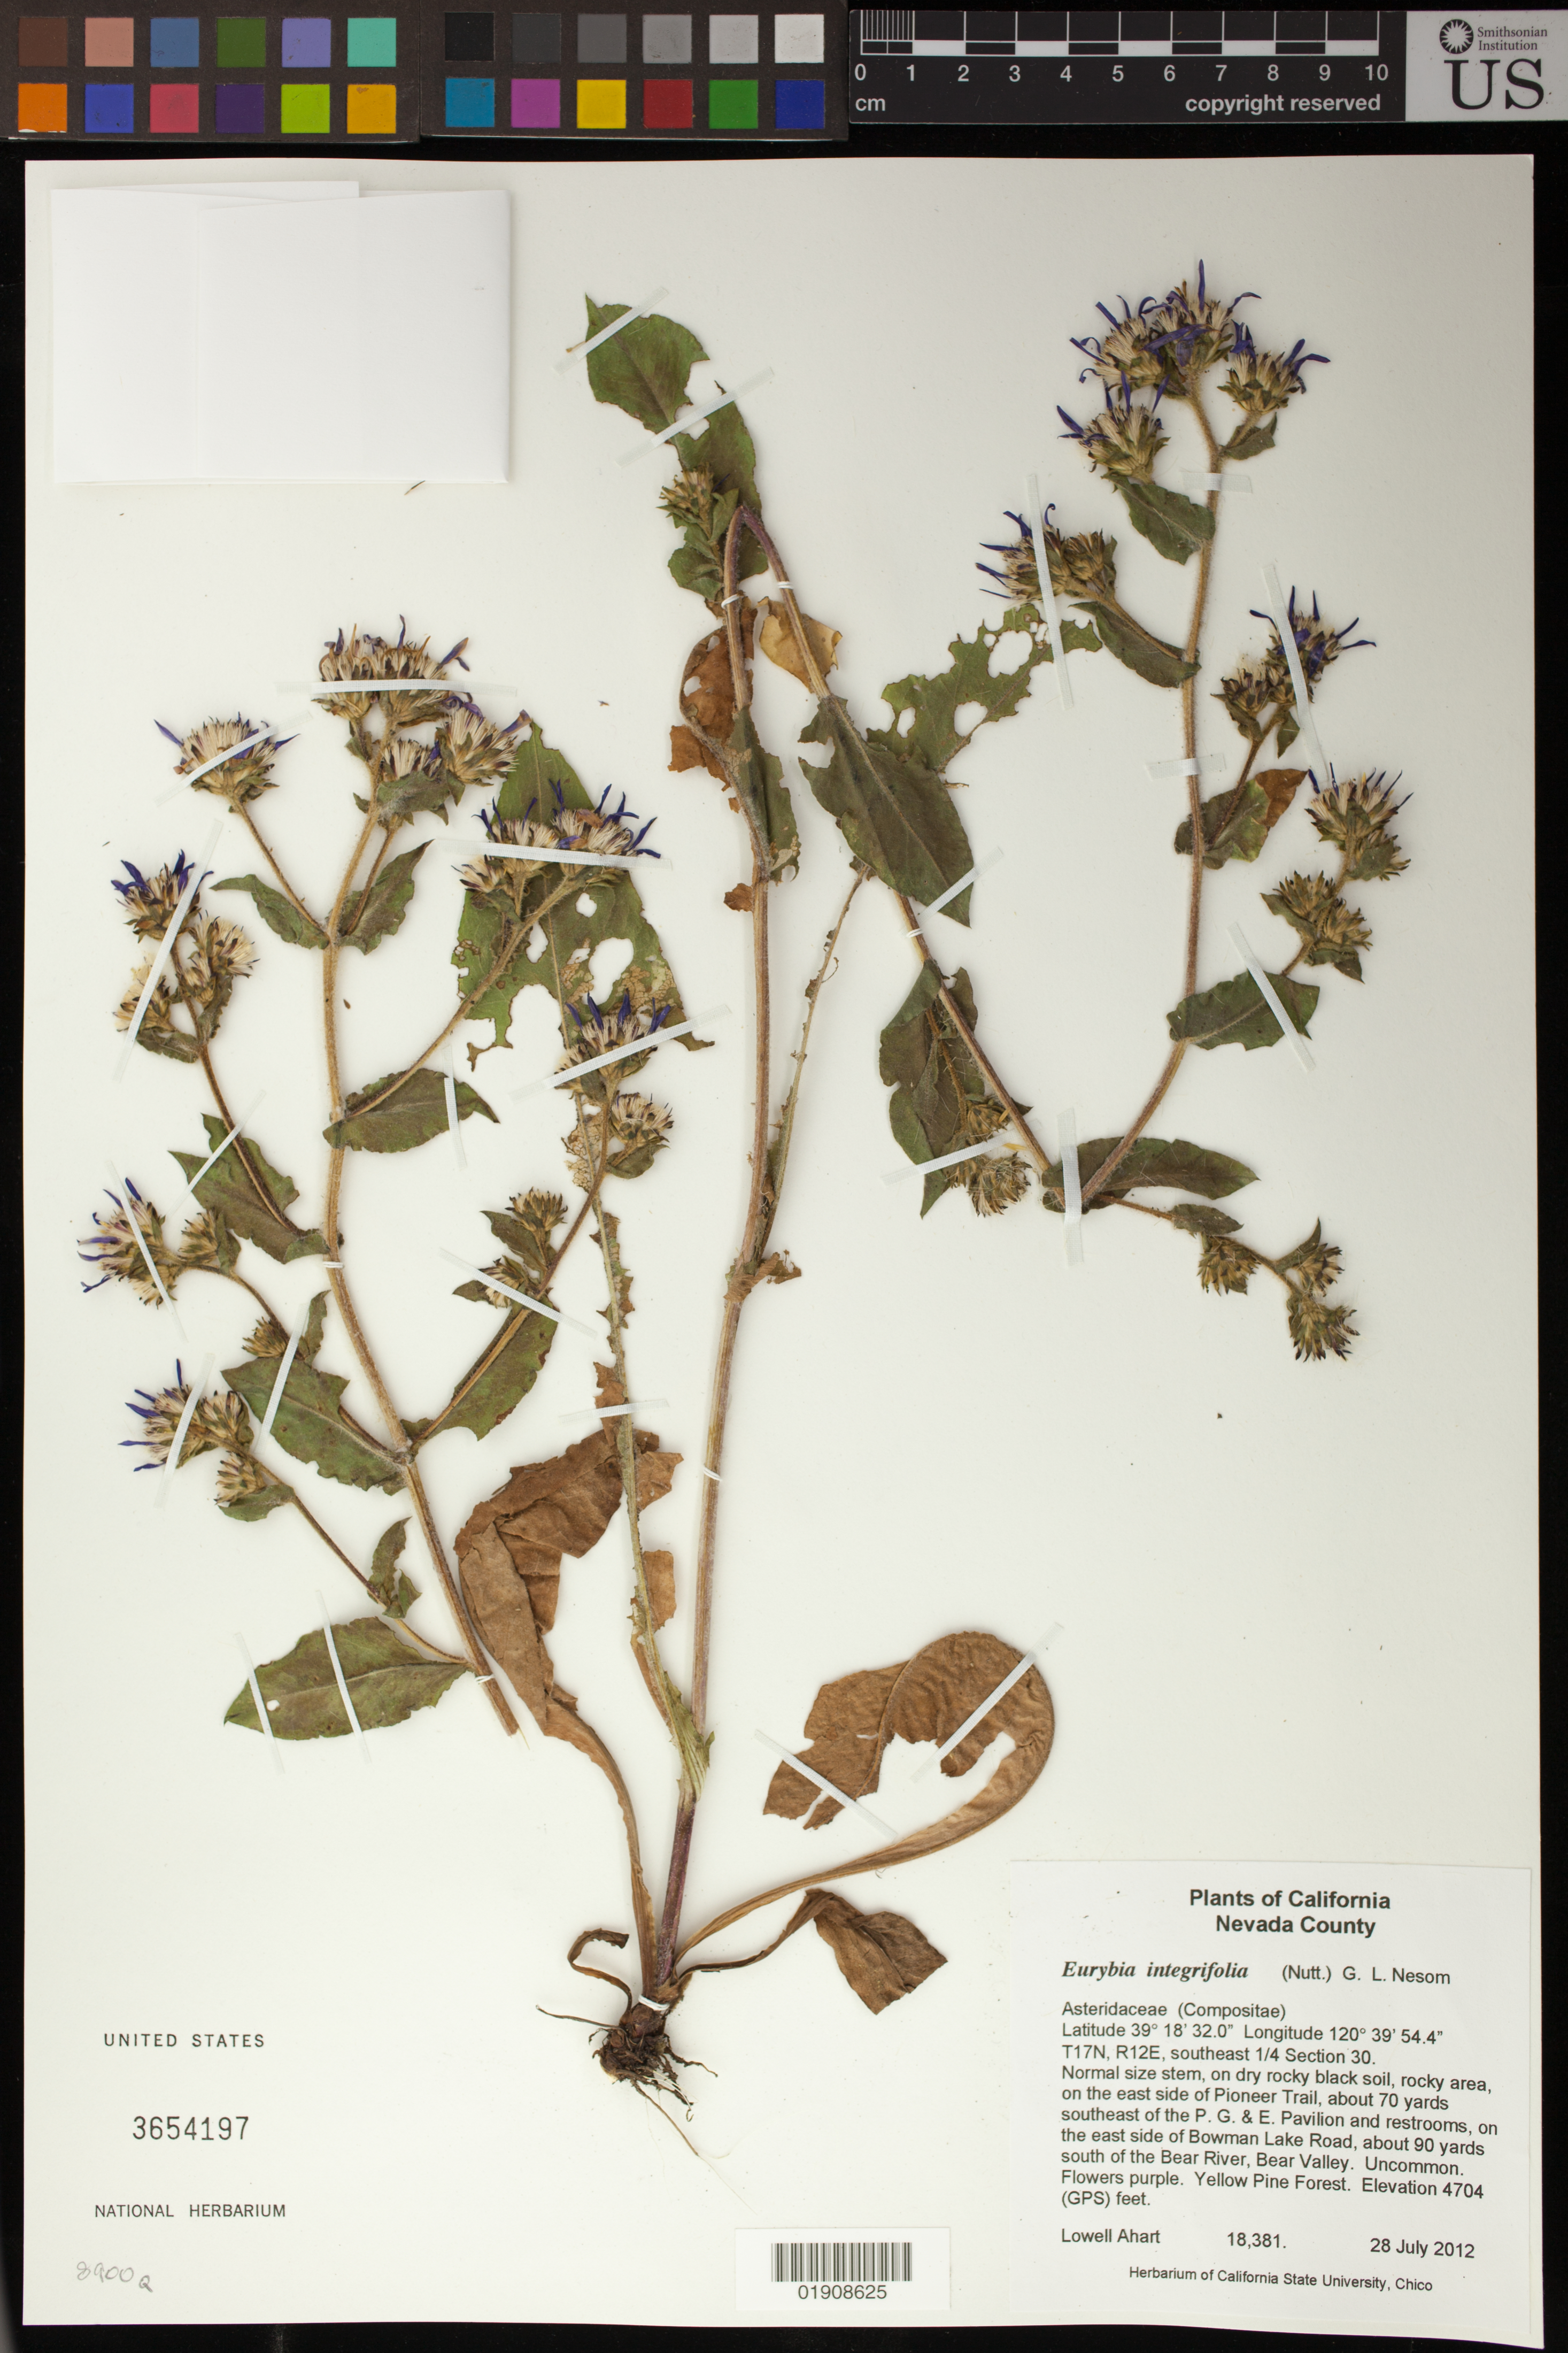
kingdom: Plantae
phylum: Tracheophyta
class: Magnoliopsida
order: Asterales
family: Asteraceae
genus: Eurybia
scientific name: Eurybia integrifolia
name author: (Nutt.) G.L. Nesom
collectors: L. Ahart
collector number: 18381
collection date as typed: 28 July 2012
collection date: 2012-07-28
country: United States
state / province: California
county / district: Nevada Co.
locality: T17N, R12E, southeast 1/4 Section 30. E side of Pioneer Trail, ca. 70 yards SW of the P.G. & E. Pavilion and restrooms on the E side Bowman Lake Road, ca. 90 yds S of the Bear River, Bear Valley.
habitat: Yellow Pine Forest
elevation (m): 4704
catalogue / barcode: US 3654197